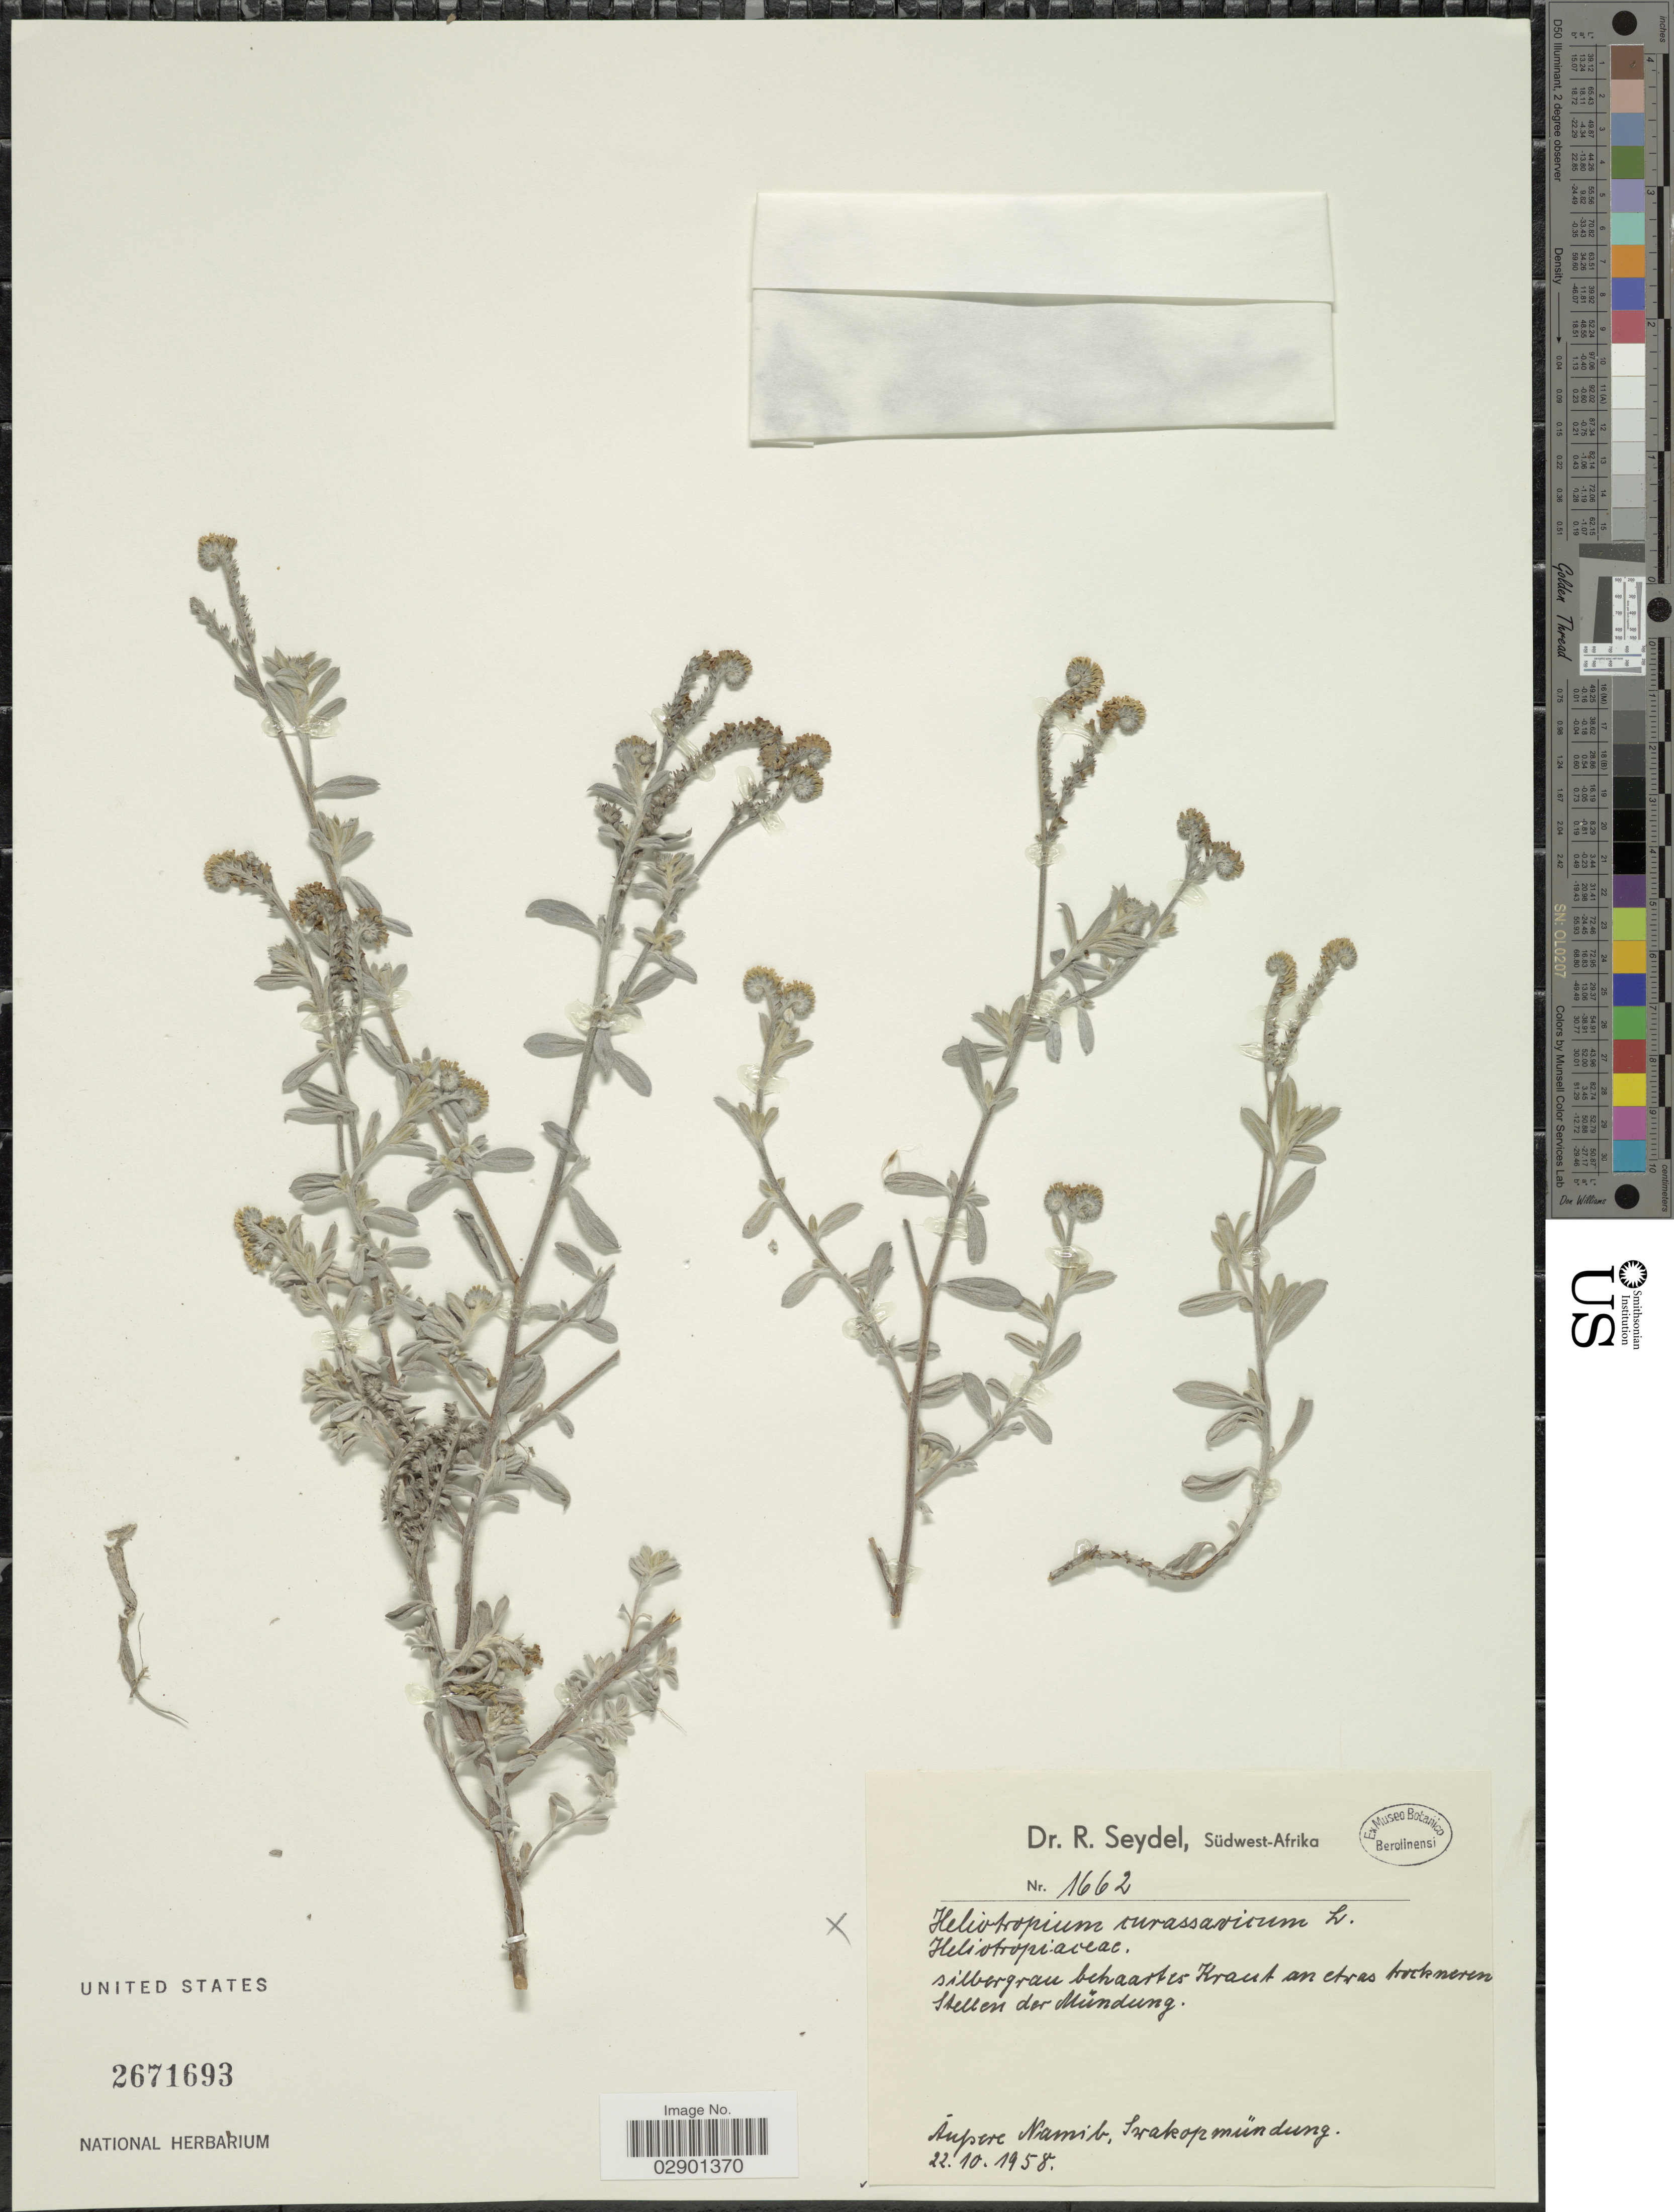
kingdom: Plantae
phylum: Tracheophyta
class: Magnoliopsida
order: Boraginales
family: Heliotropiaceae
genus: Heliotropium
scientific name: Heliotropium ovalifolium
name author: Forssk.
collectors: R. Seydel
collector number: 1662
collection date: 1958-10-22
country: Namibia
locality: Südwest-Afrika. Áupere Namib, Swakopmündung.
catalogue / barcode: US 2671693